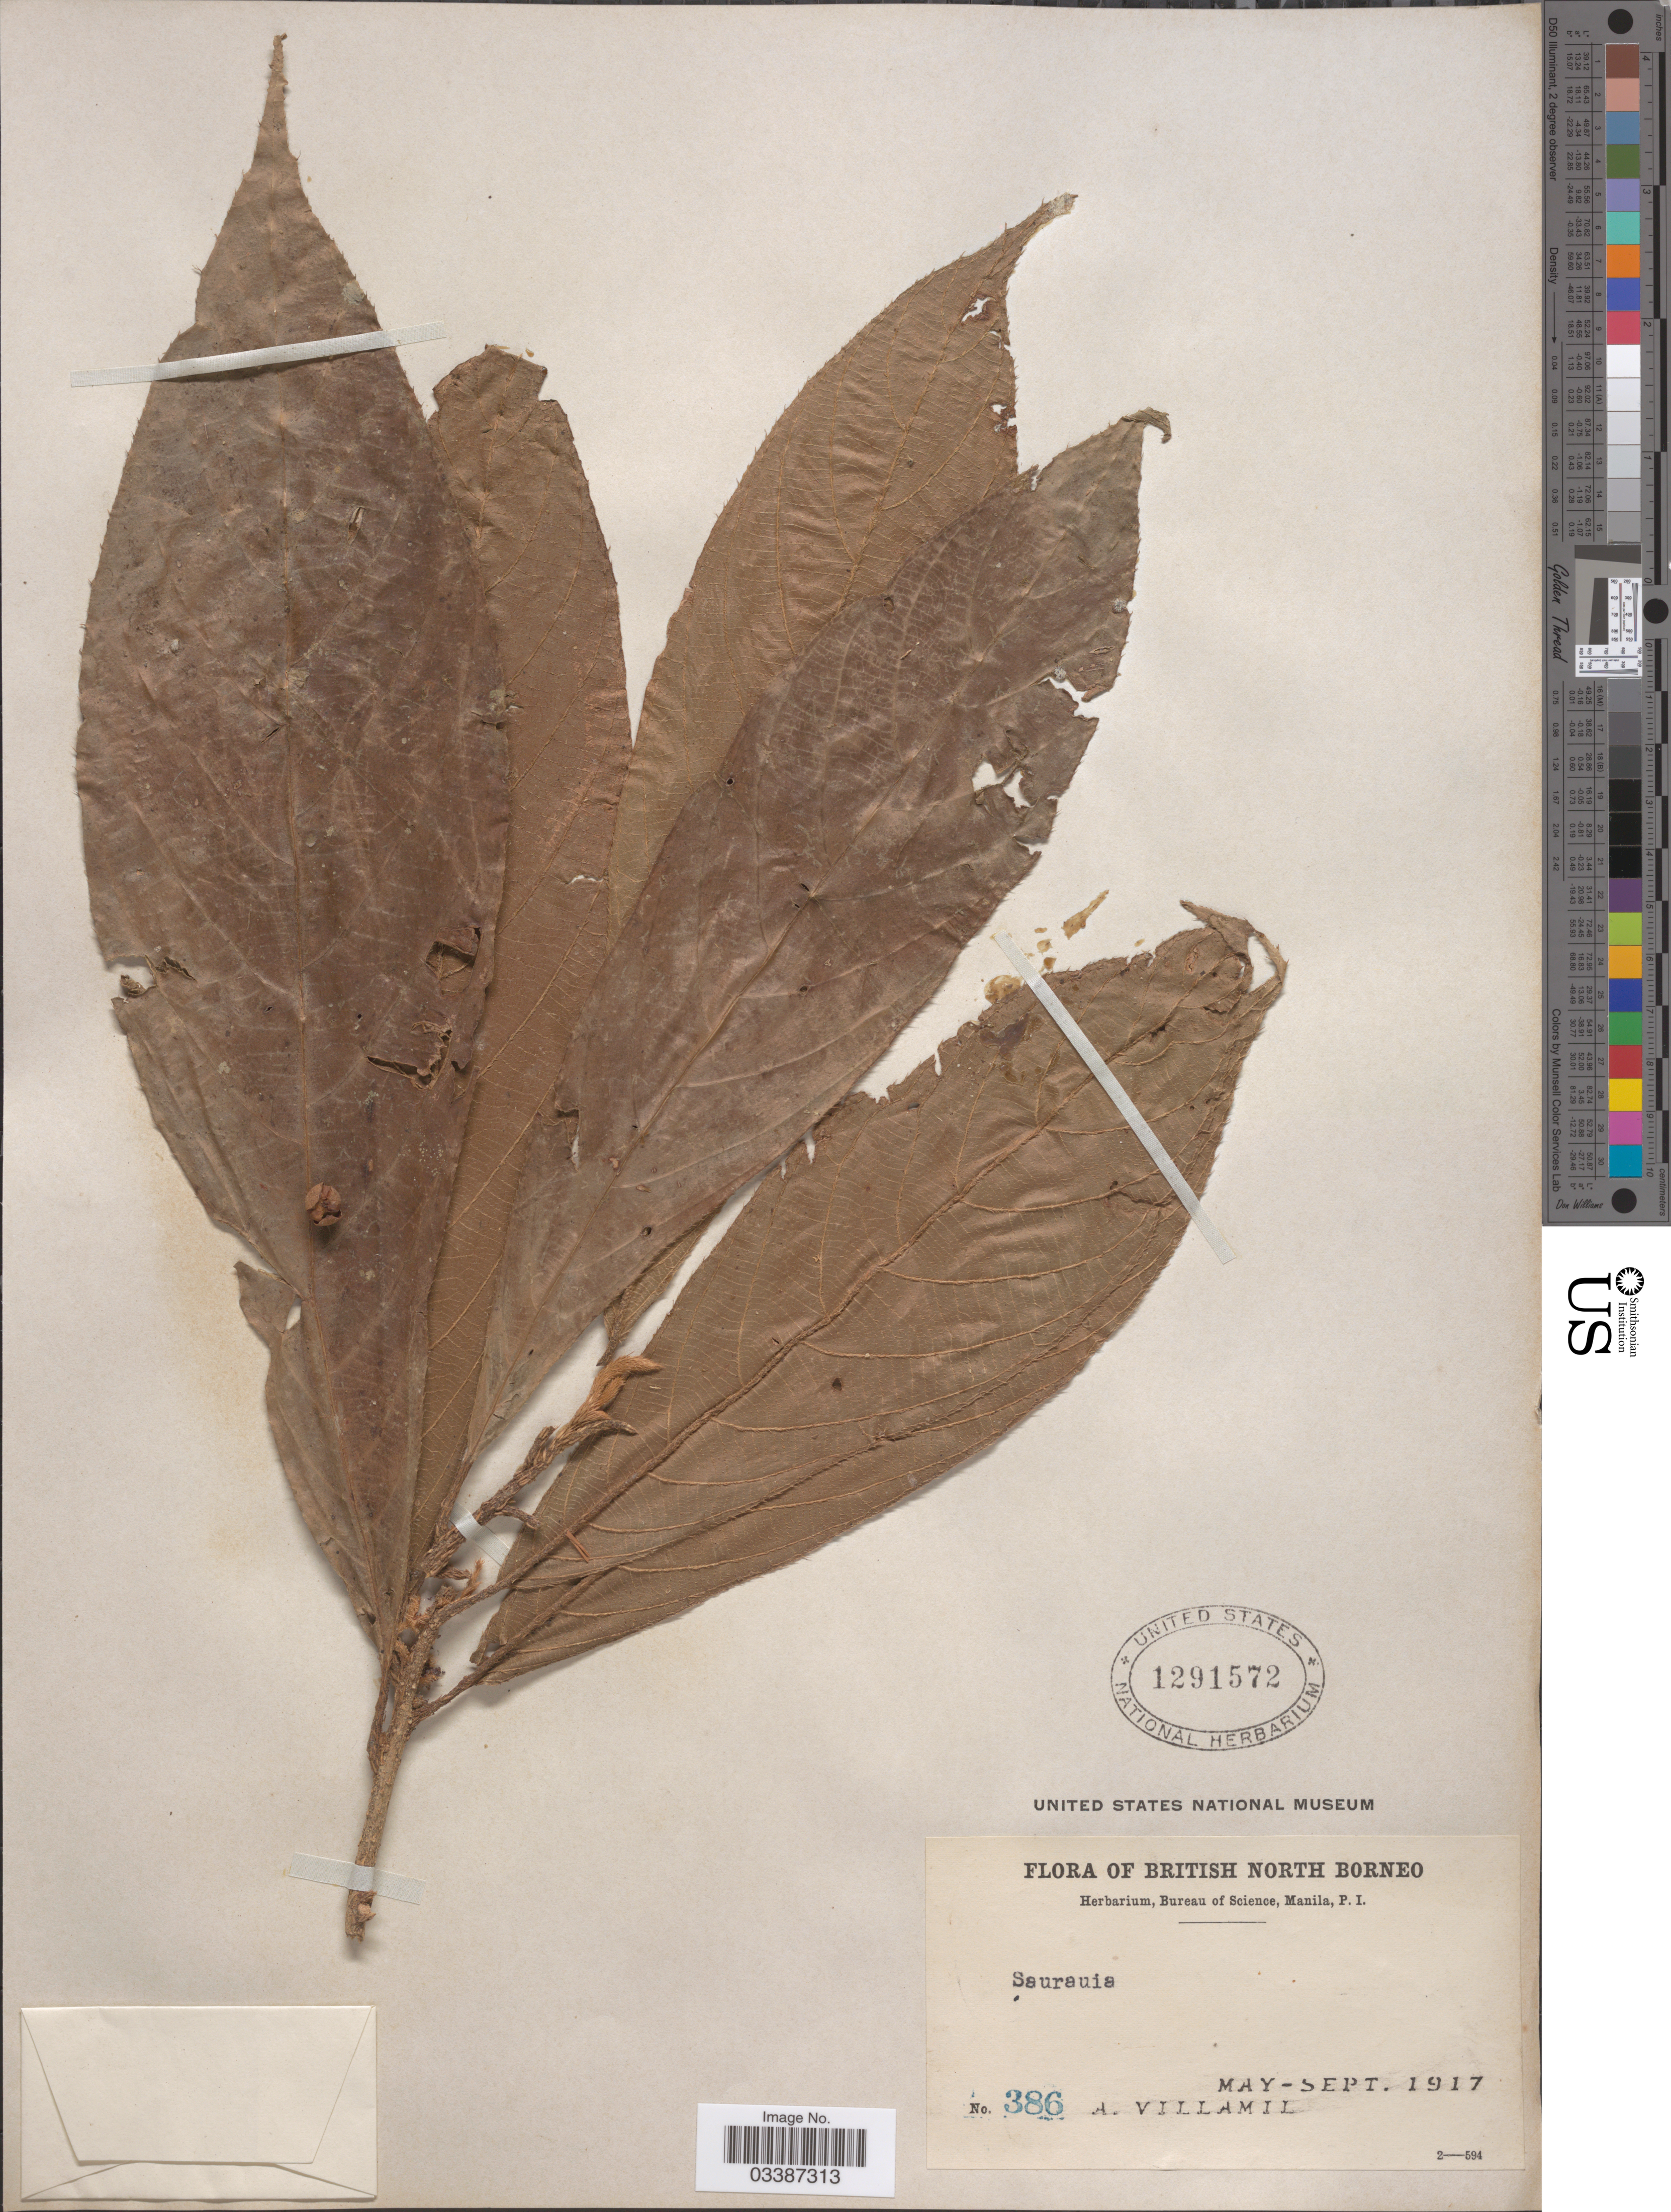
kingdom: Plantae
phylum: Tracheophyta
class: Magnoliopsida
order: Ericales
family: Actinidiaceae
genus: Saurauia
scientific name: Saurauia sp.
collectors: A. Villamil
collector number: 386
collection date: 1917-05/1917-09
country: Malaysia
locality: British North Borneo.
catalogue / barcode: US 1291572